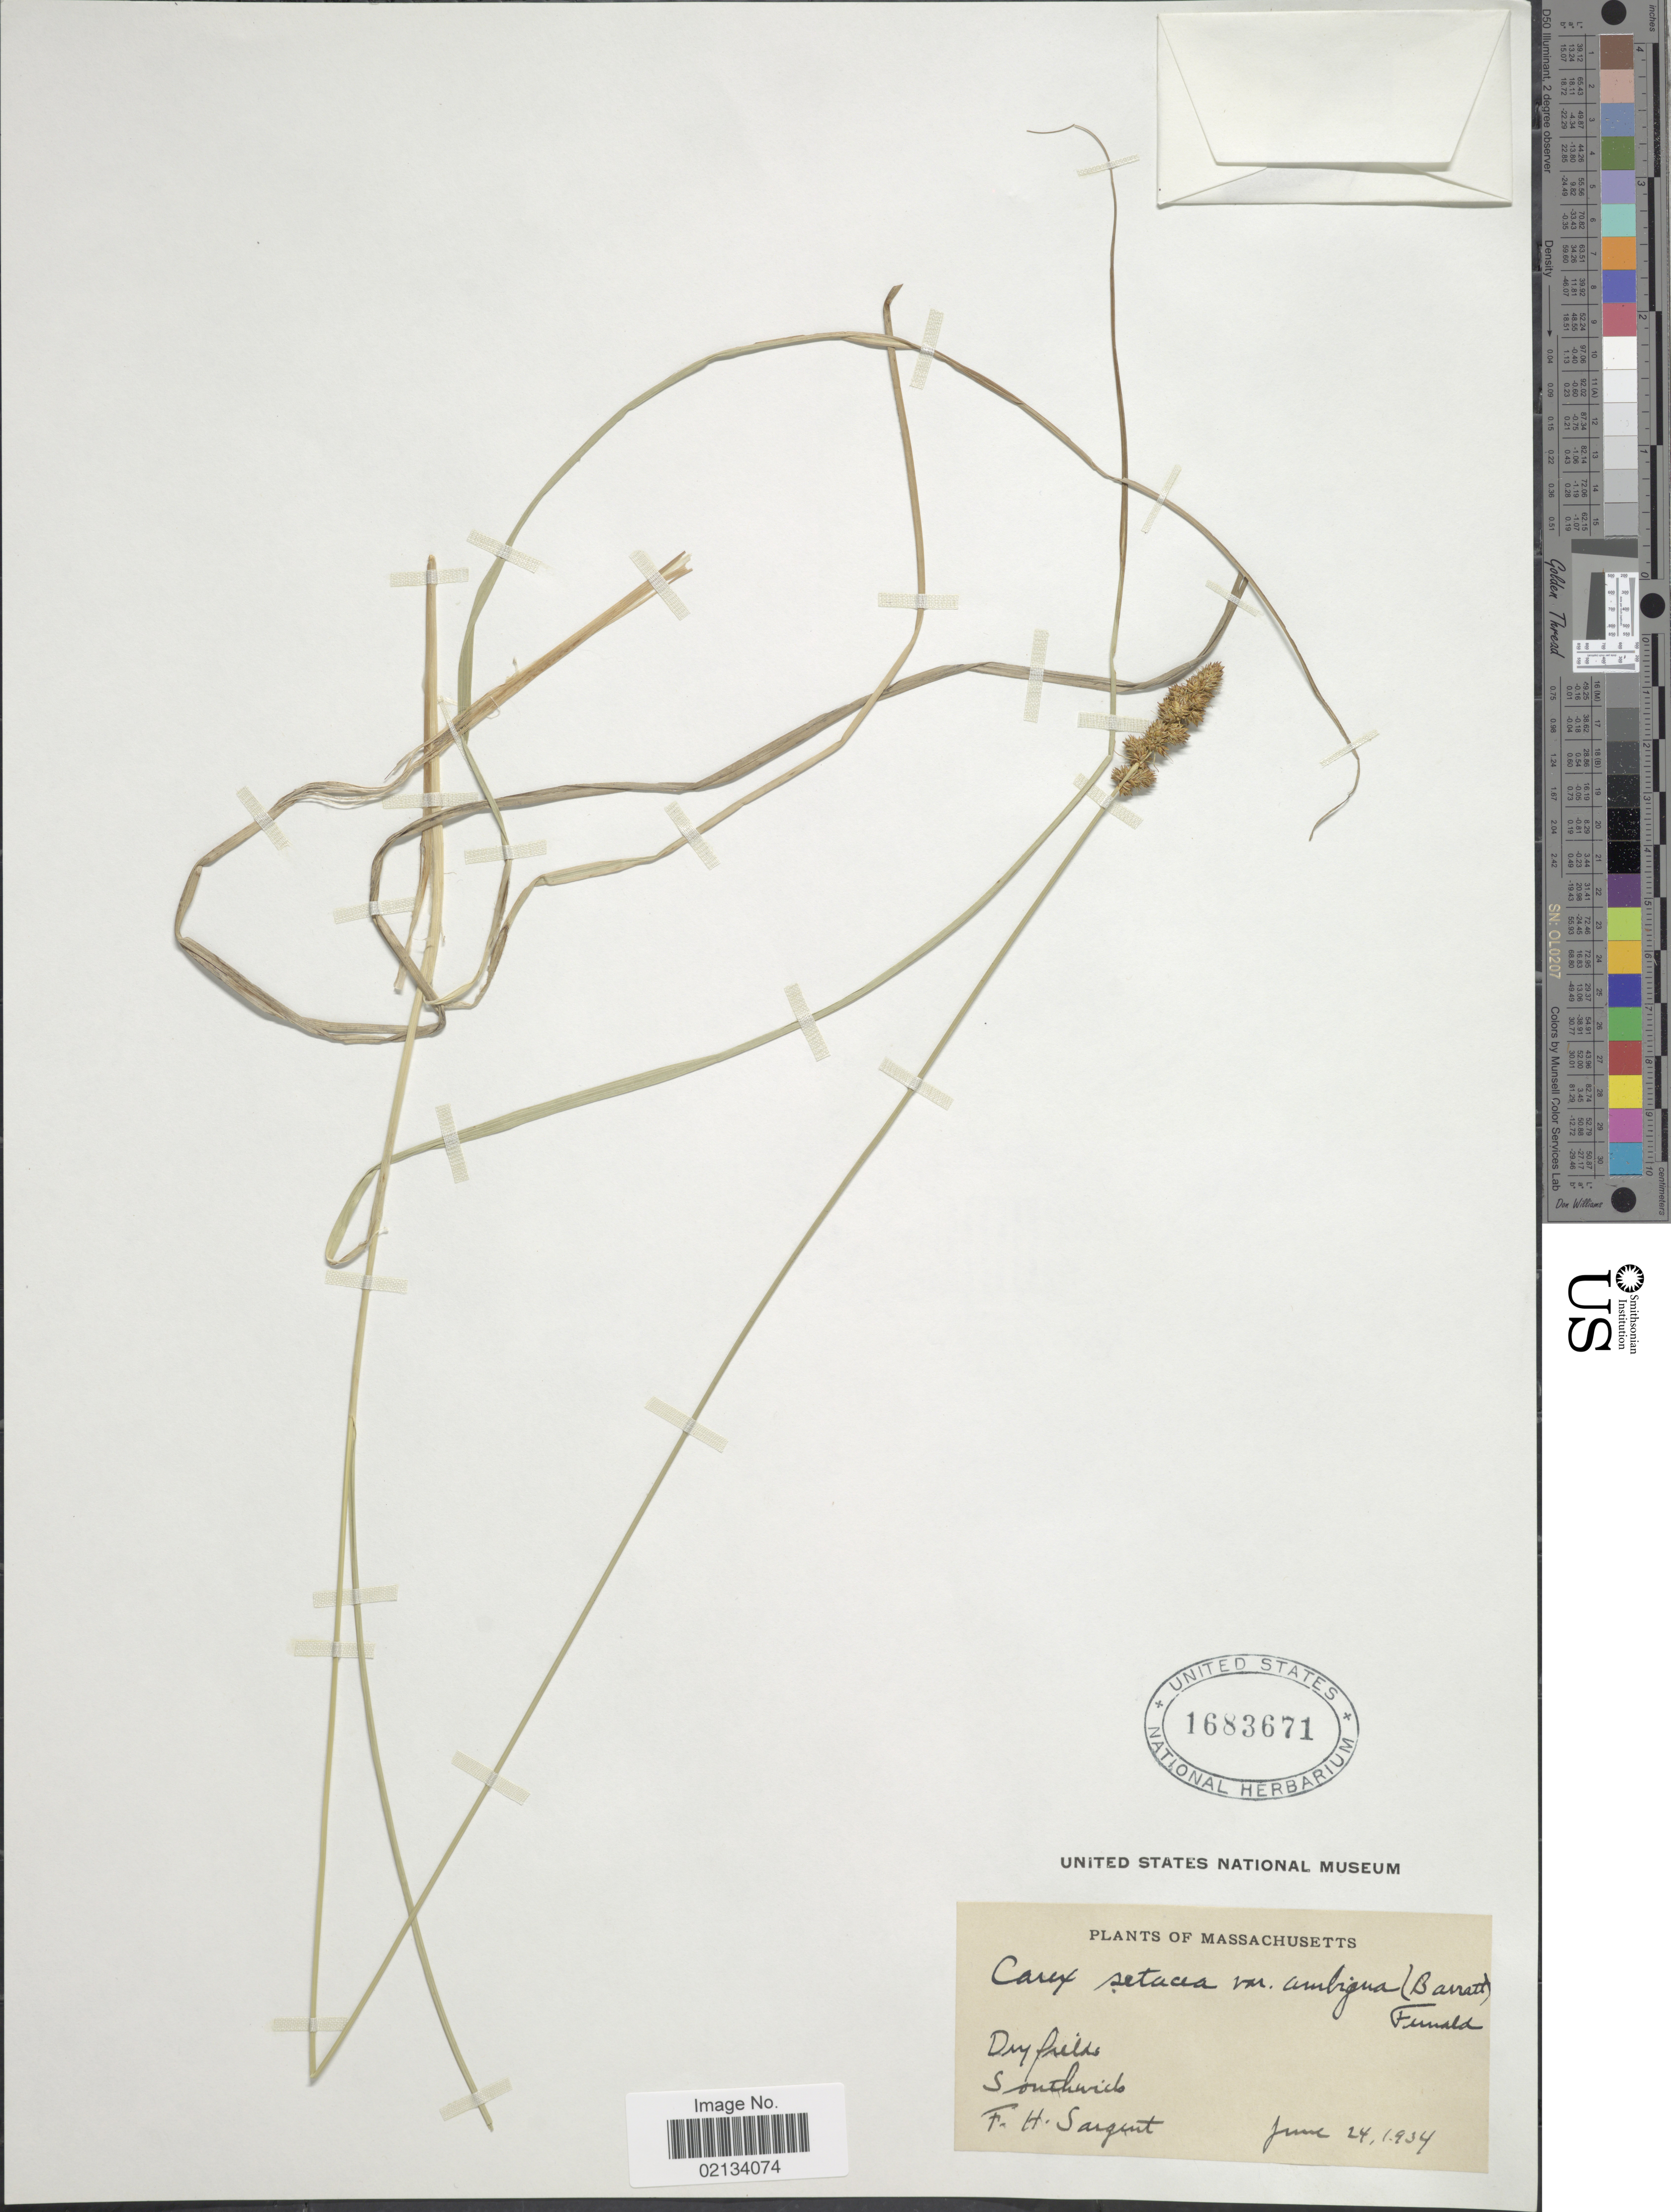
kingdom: Plantae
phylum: Tracheophyta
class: Liliopsida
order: Poales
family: Cyperaceae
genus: Carex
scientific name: Carex annectens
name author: (E.P. Bicknell) E.P. Bicknell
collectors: F. H. Sargent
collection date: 1934-06-24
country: United States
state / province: Massachusetts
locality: Dry fields, Southwick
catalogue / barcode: US 1683671